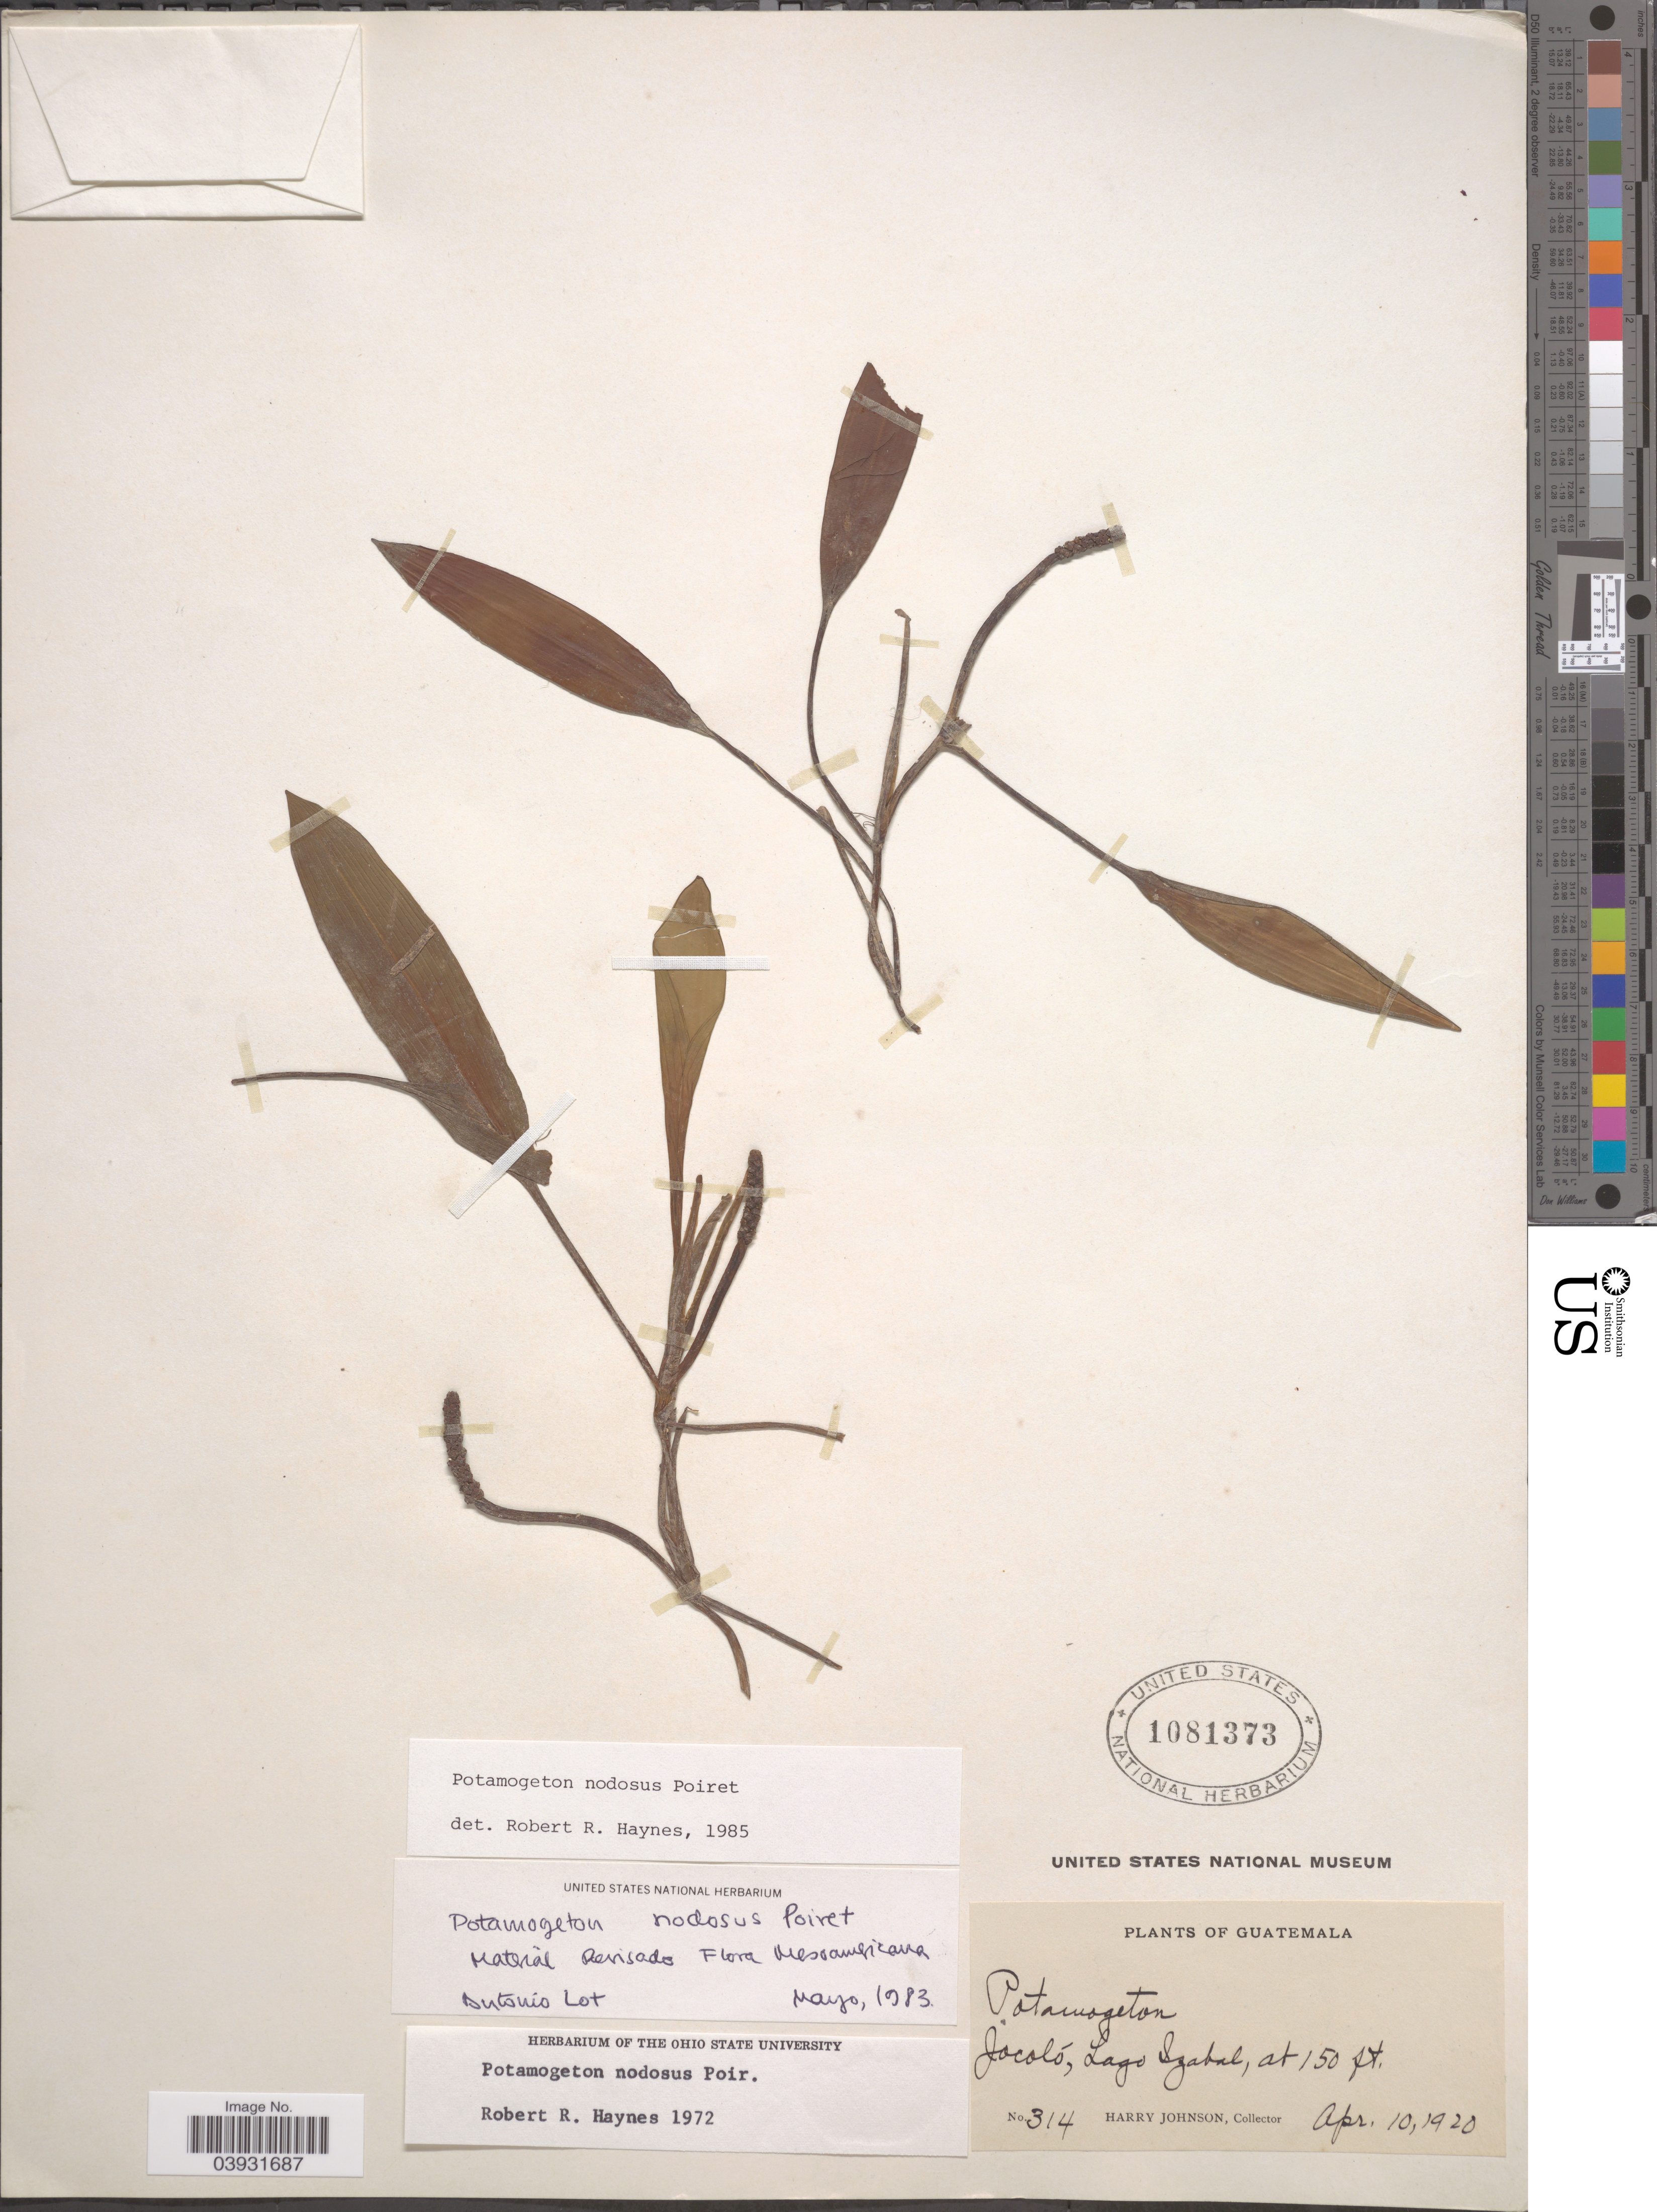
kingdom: Plantae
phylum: Tracheophyta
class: Liliopsida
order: Alismatales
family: Potamogetonaceae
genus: Potamogeton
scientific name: Potamogeton nodosus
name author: Poir.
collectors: H. Johnson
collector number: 314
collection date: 1920-04-10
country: Guatemala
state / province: Guatemala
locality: Jacoló, Lago Izabal.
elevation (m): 46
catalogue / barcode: US 1081373